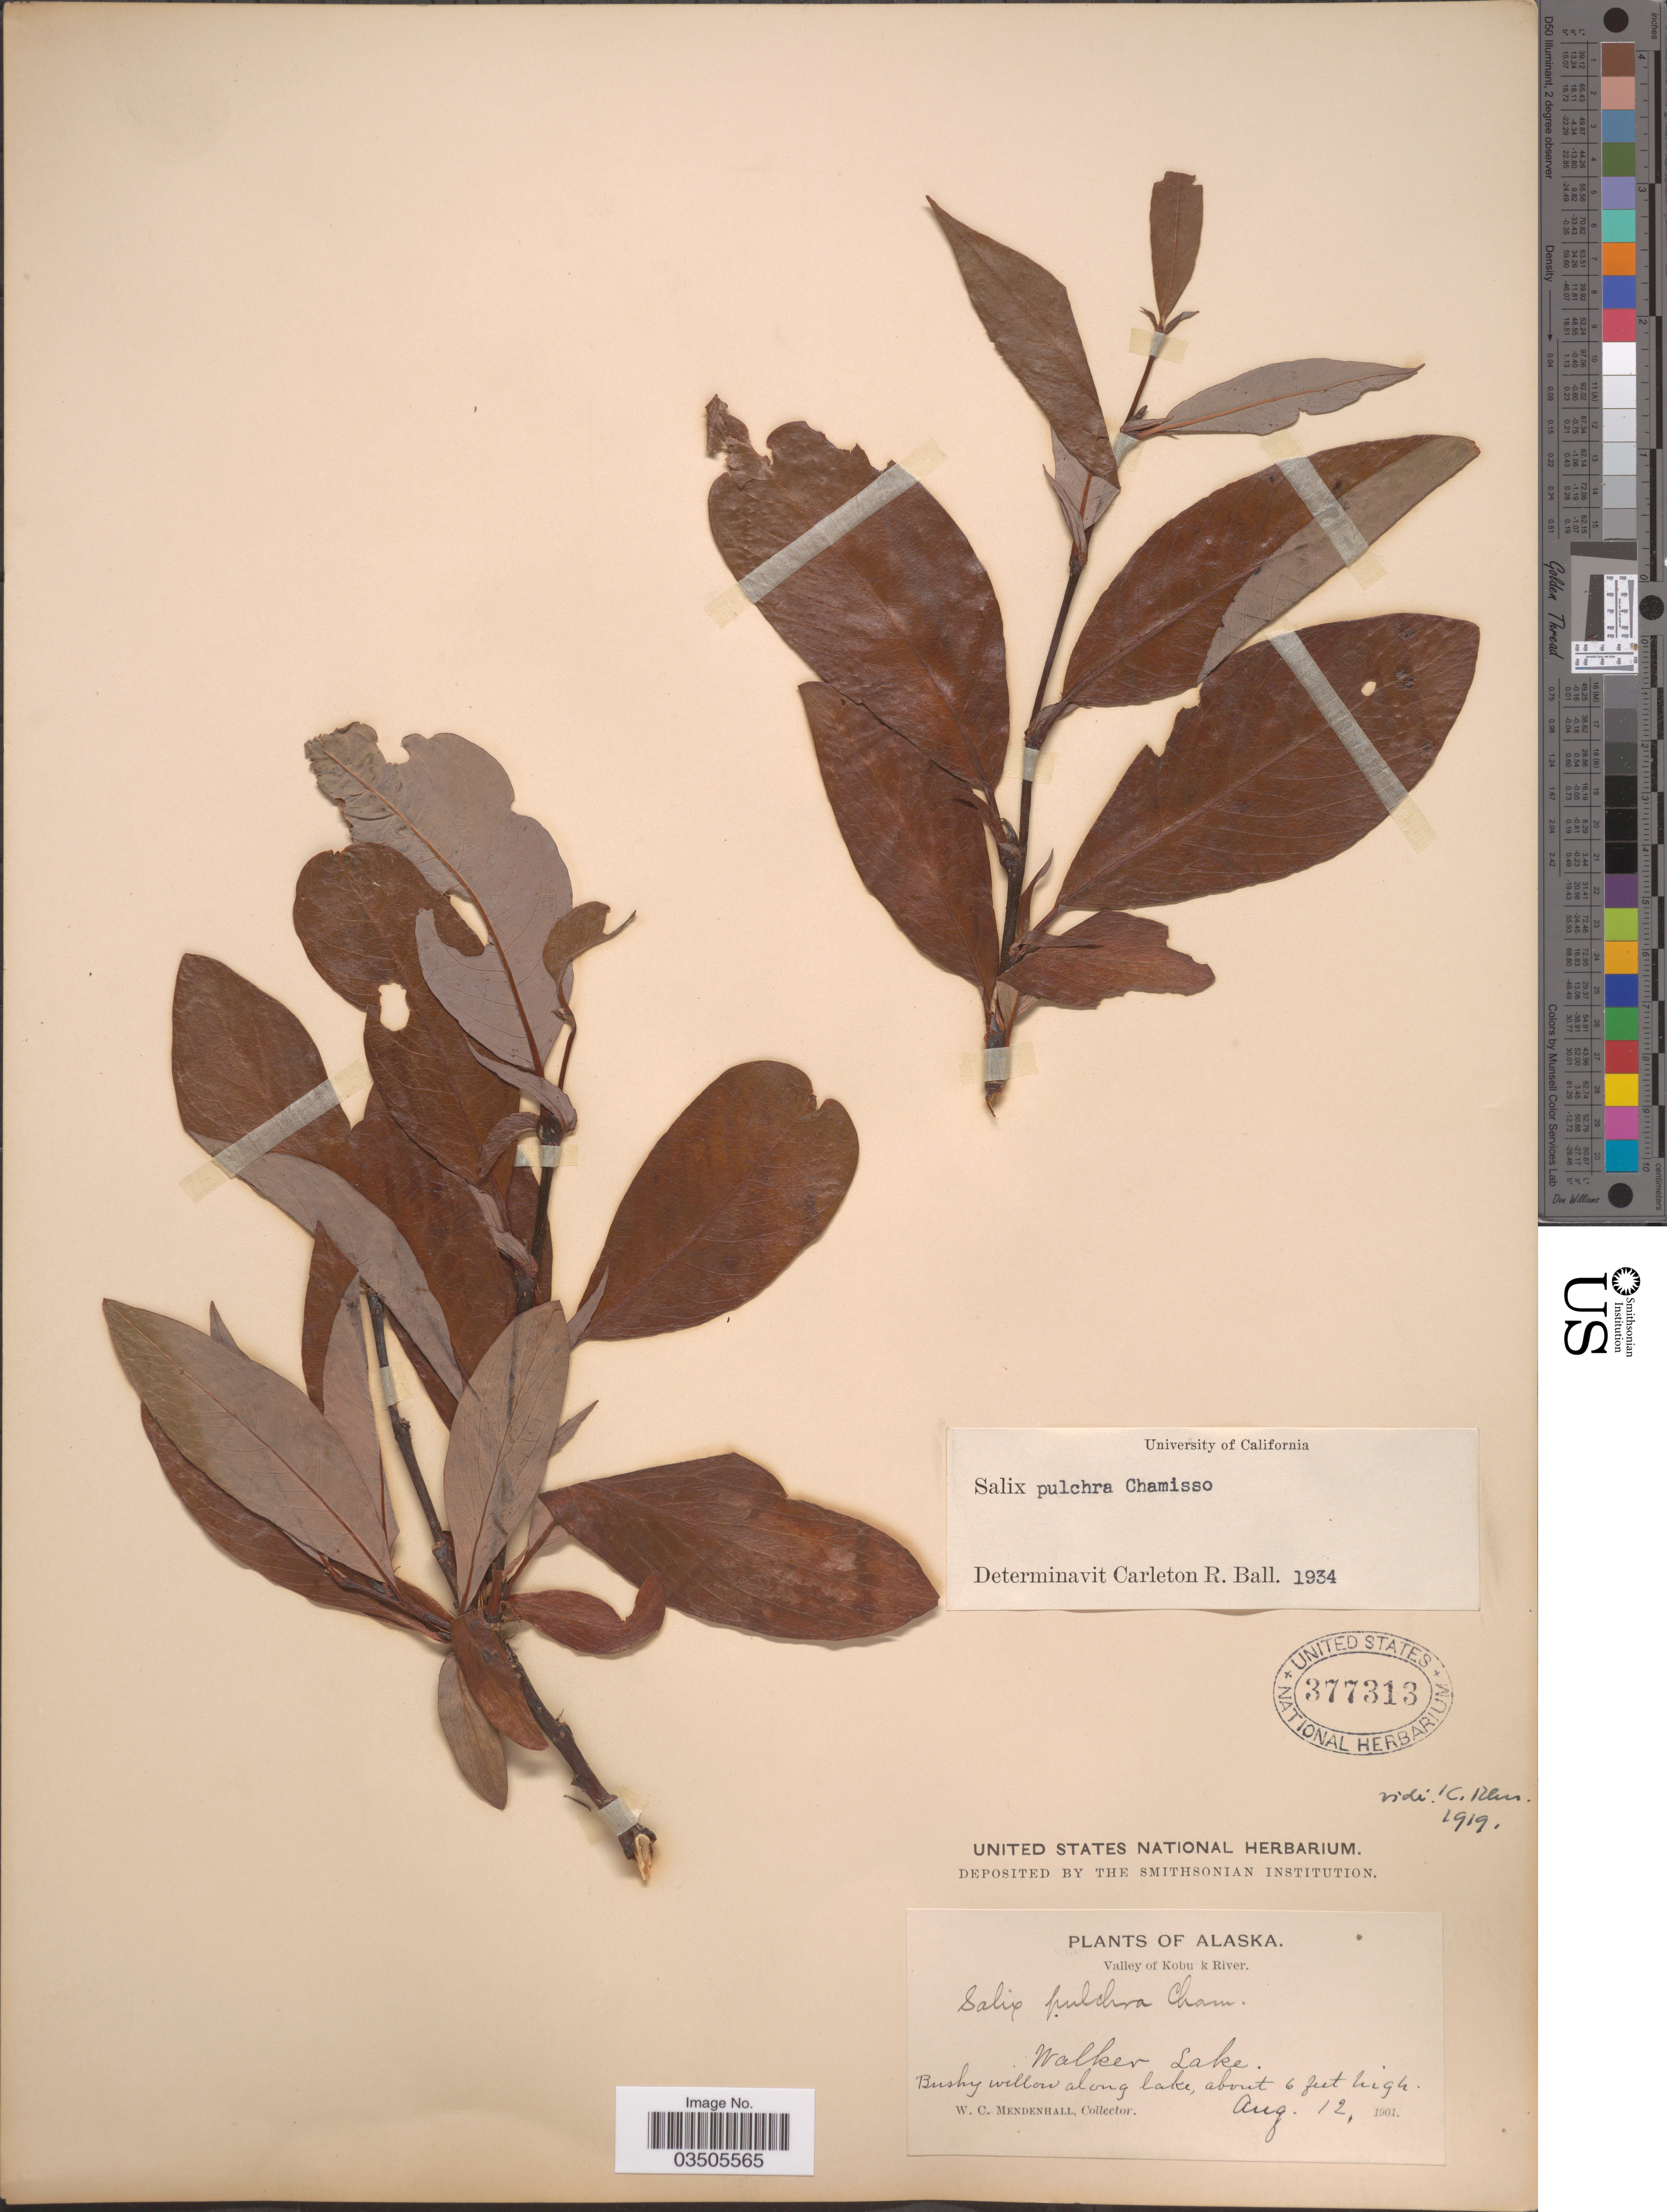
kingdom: Plantae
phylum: Tracheophyta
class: Magnoliopsida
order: Malpighiales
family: Salicaceae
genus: Salix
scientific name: Salix pulchra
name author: Cham.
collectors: W. Mendenhall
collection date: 1901-08-12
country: United States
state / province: Alaska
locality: Valley of Kobuk River. Walker Lake.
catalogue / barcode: US 377313